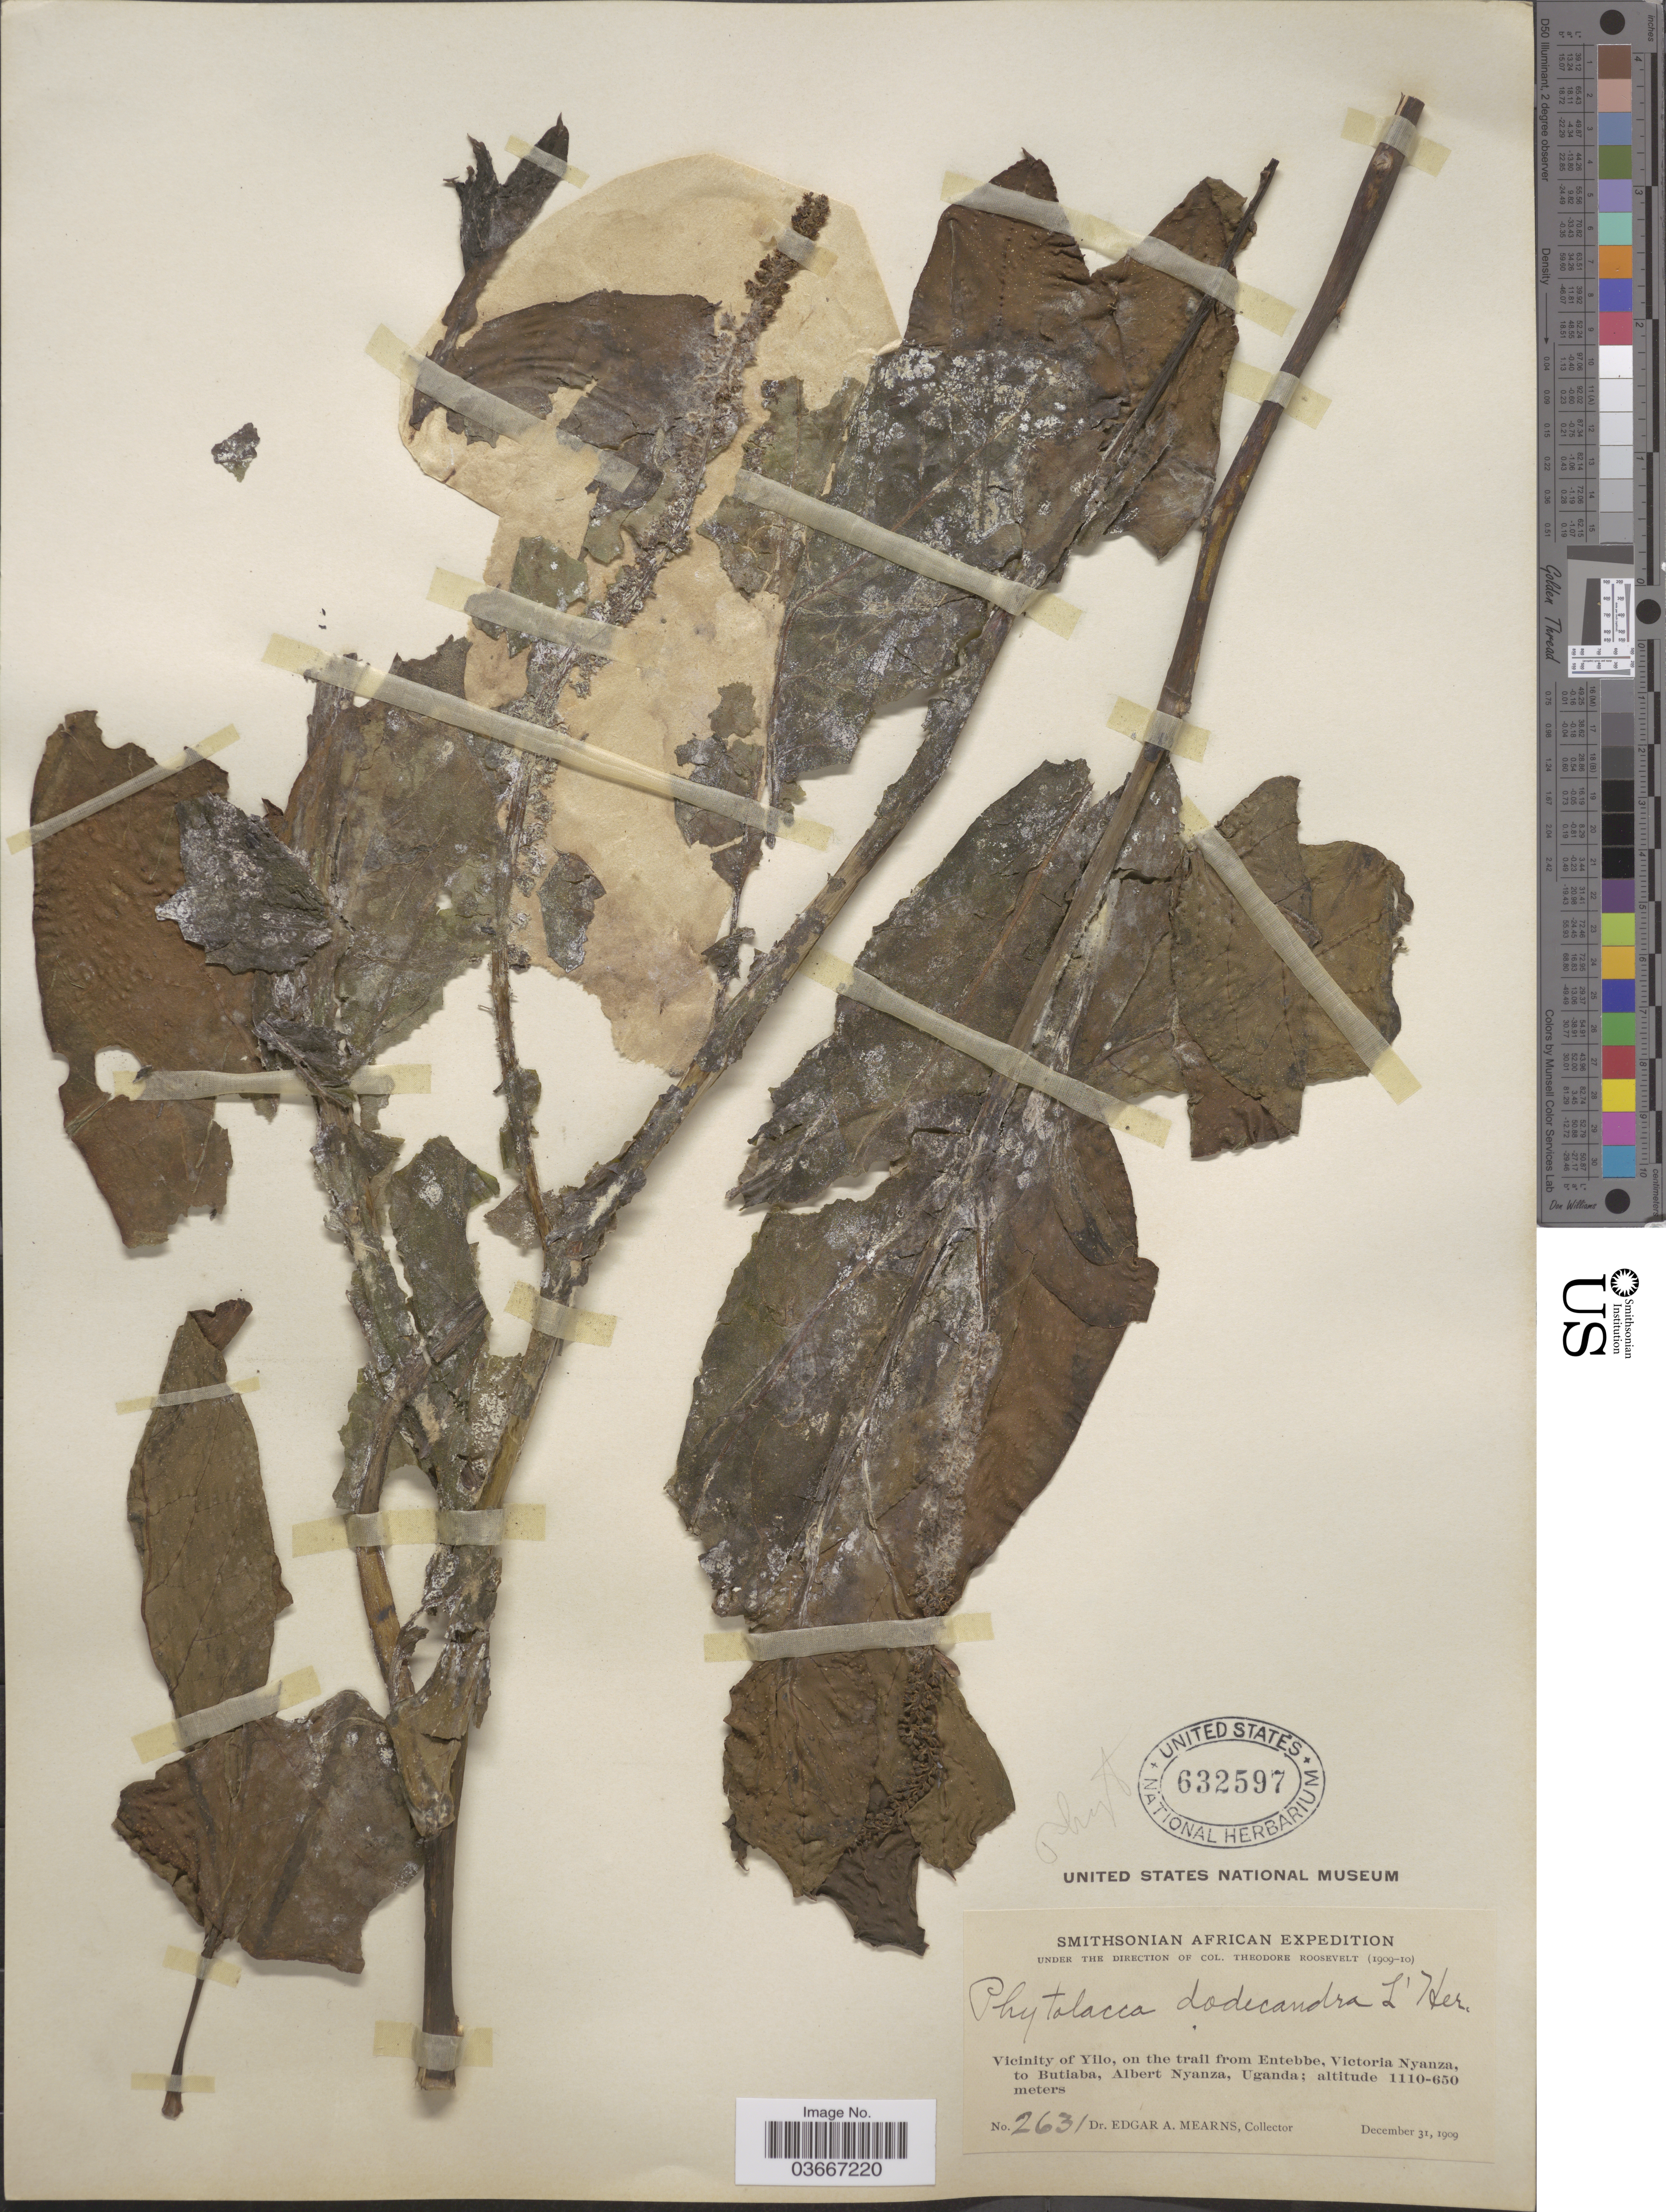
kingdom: Plantae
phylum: Tracheophyta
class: Magnoliopsida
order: Caryophyllales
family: Phytolaccaceae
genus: Phytolacca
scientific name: Phytolacca dodecandra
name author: L'Hér.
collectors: E. A. Mearns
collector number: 2631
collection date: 1909-12-31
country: Uganda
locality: Vicinity of Yilo, on the trail from Entebbe, Victoria Nyanza, to Butiaba, Albert Nyanza.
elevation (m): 650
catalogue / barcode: US 632597